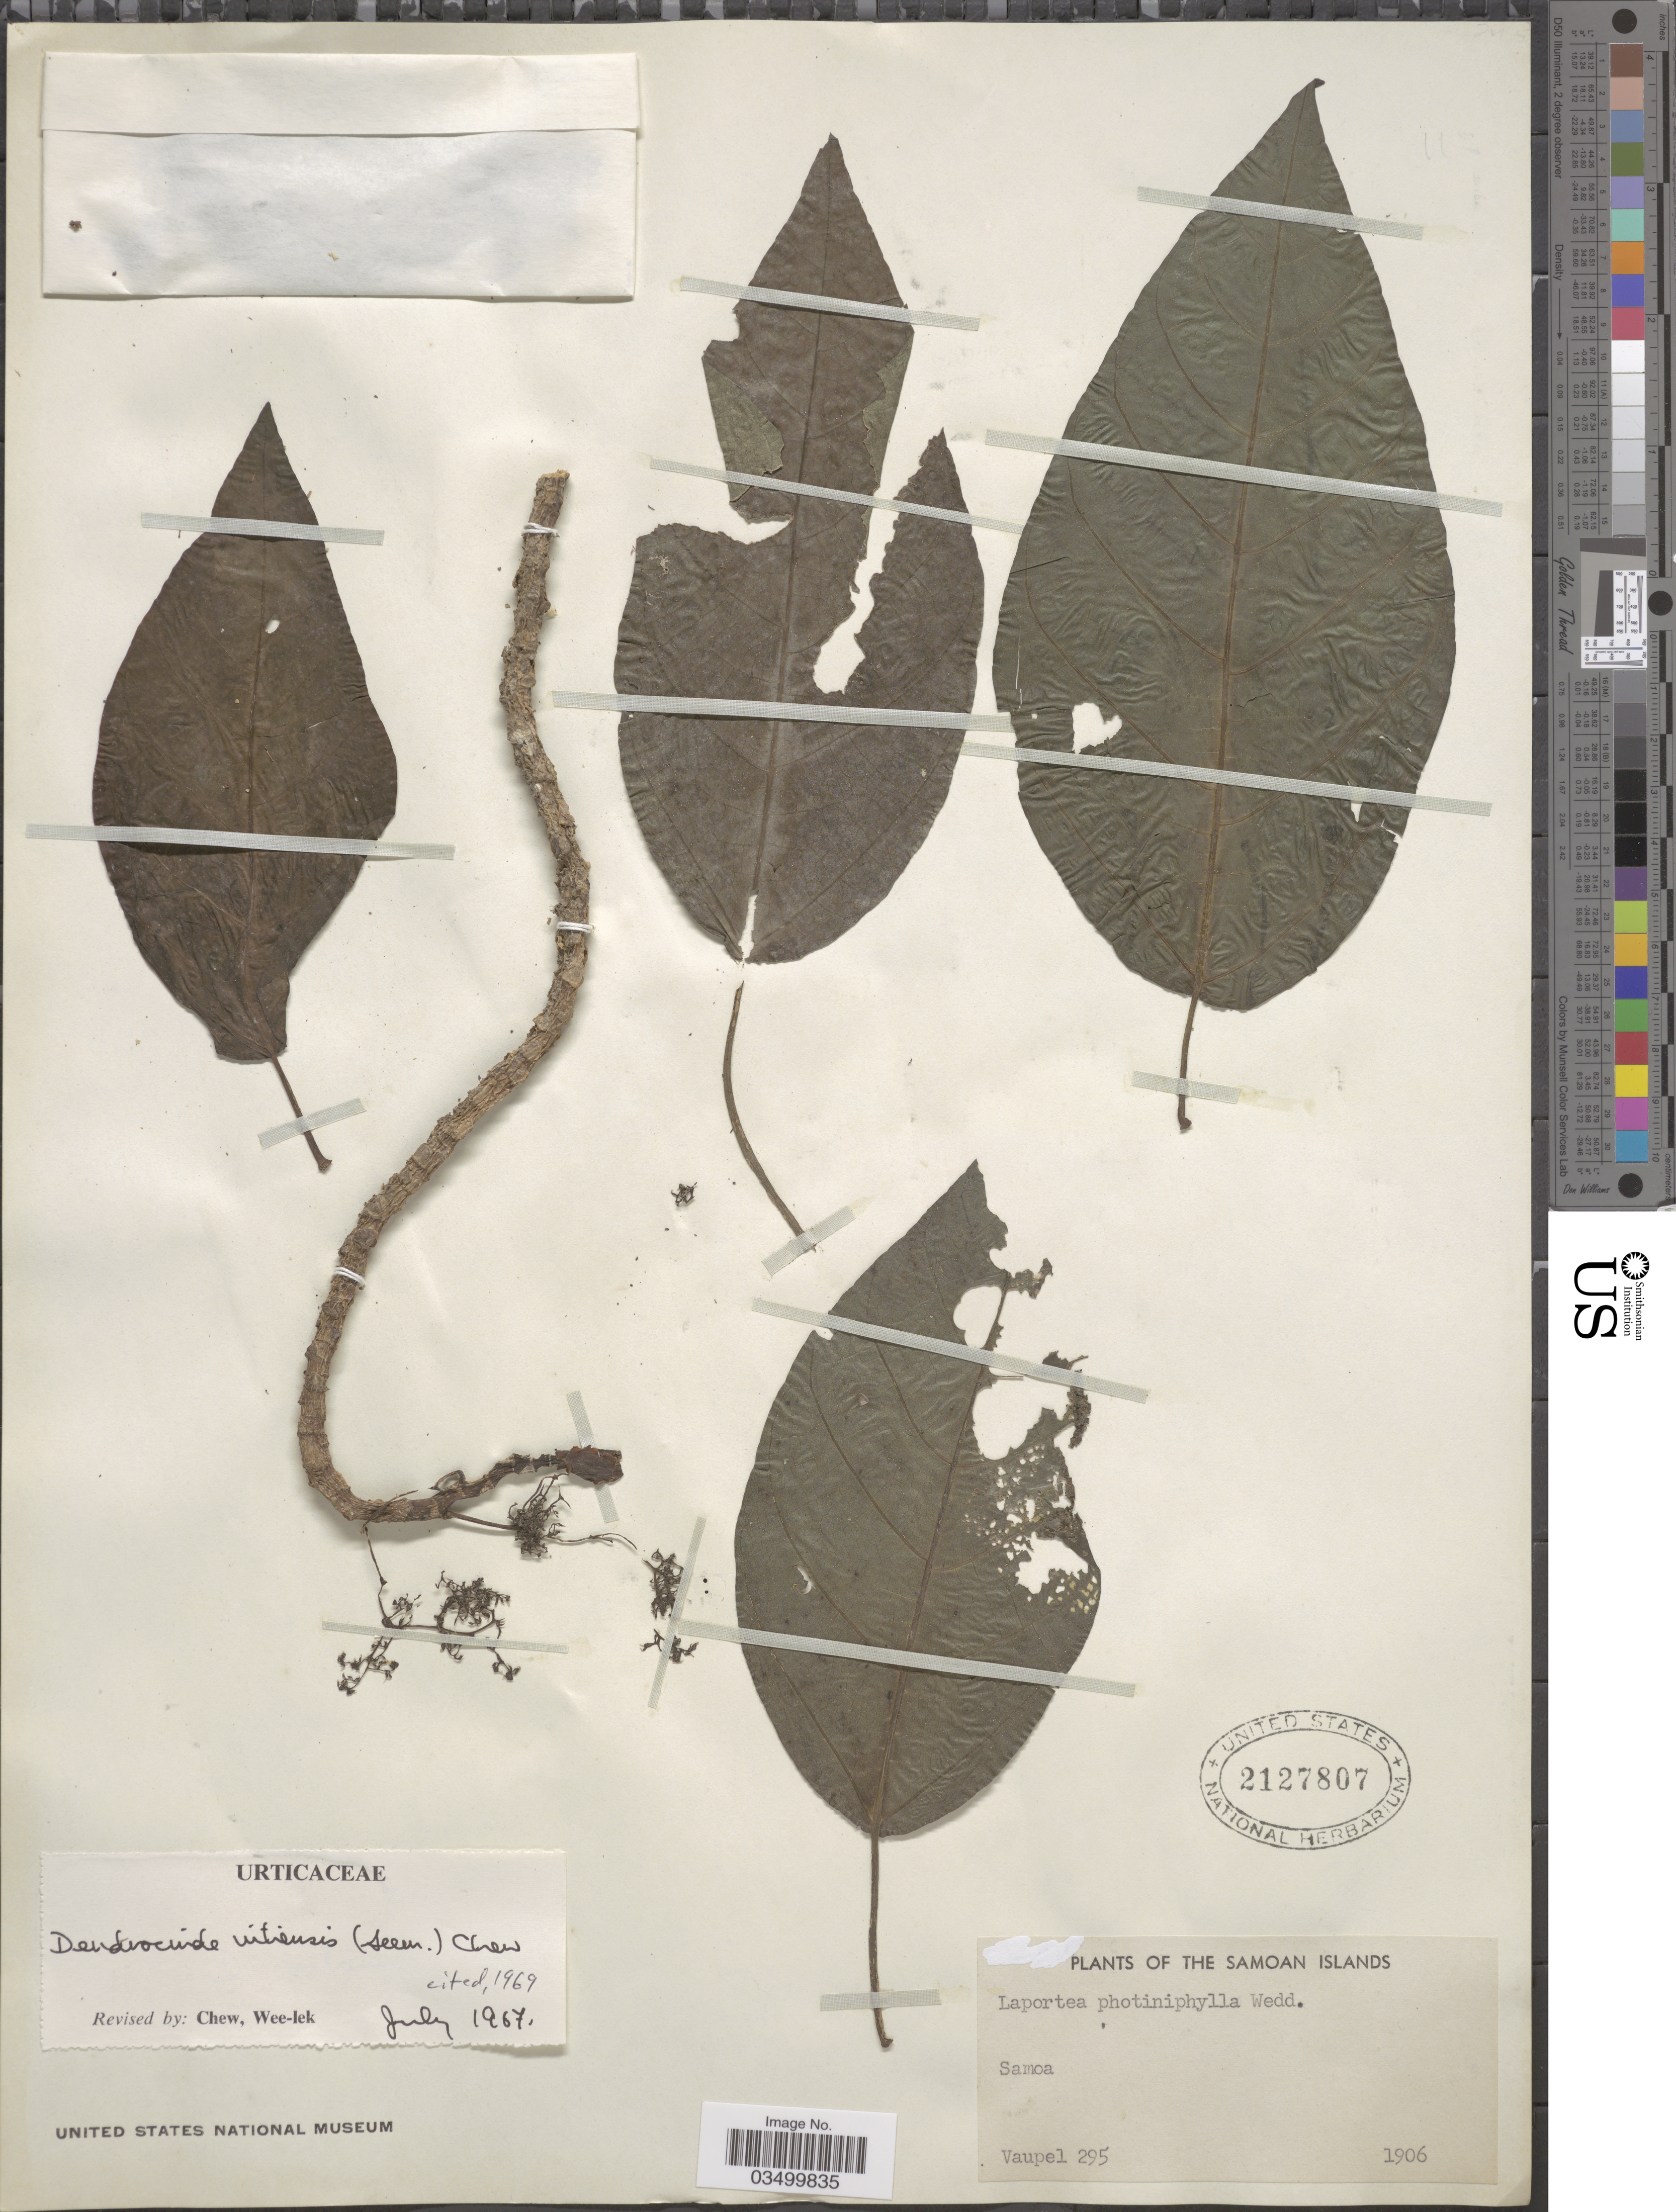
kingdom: Plantae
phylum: Tracheophyta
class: Magnoliopsida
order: Rosales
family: Urticaceae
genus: Dendrocnide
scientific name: Dendrocnide vitiensis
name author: (Seem.) Chew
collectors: Vaupel, --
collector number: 295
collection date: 1906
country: Samoa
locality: The Samoan Islands. Samoa.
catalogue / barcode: US 2127807